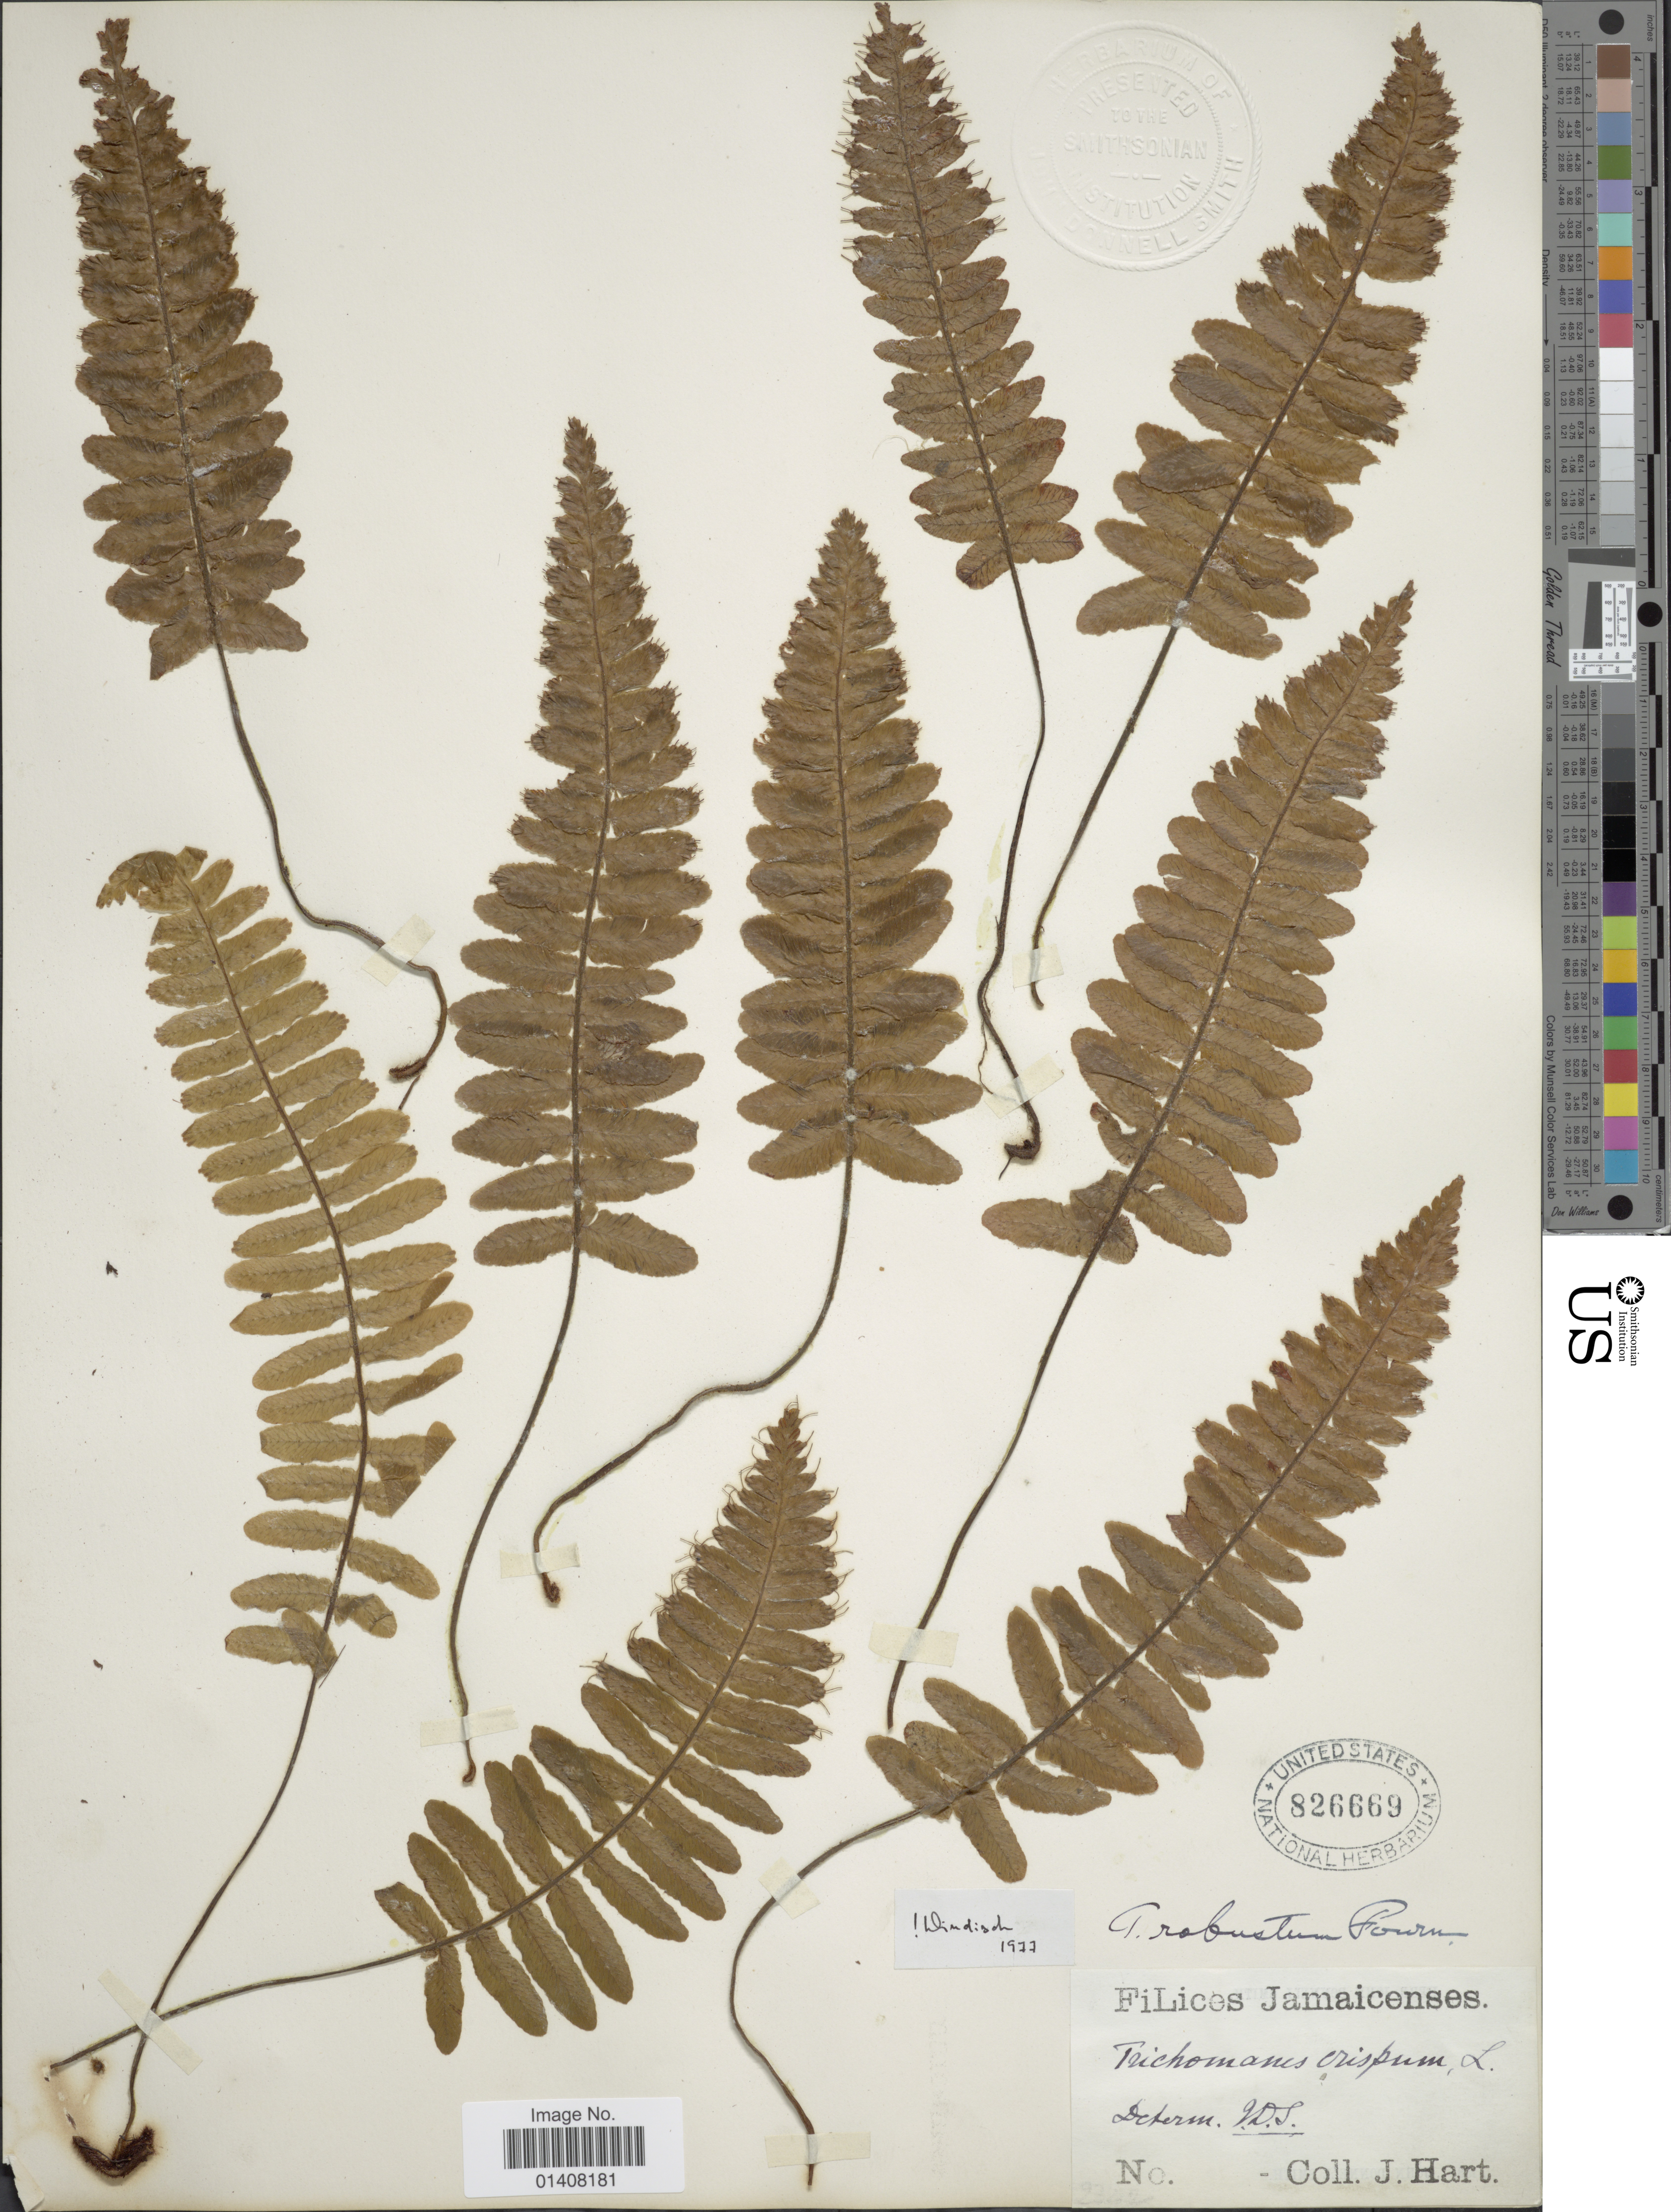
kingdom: Plantae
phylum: Tracheophyta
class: Polypodiopsida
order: Hymenophyllales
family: Hymenophyllaceae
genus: Trichomanes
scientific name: Trichomanes robustum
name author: E. Fourn.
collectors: J. Hart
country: Jamaica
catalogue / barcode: US 826669